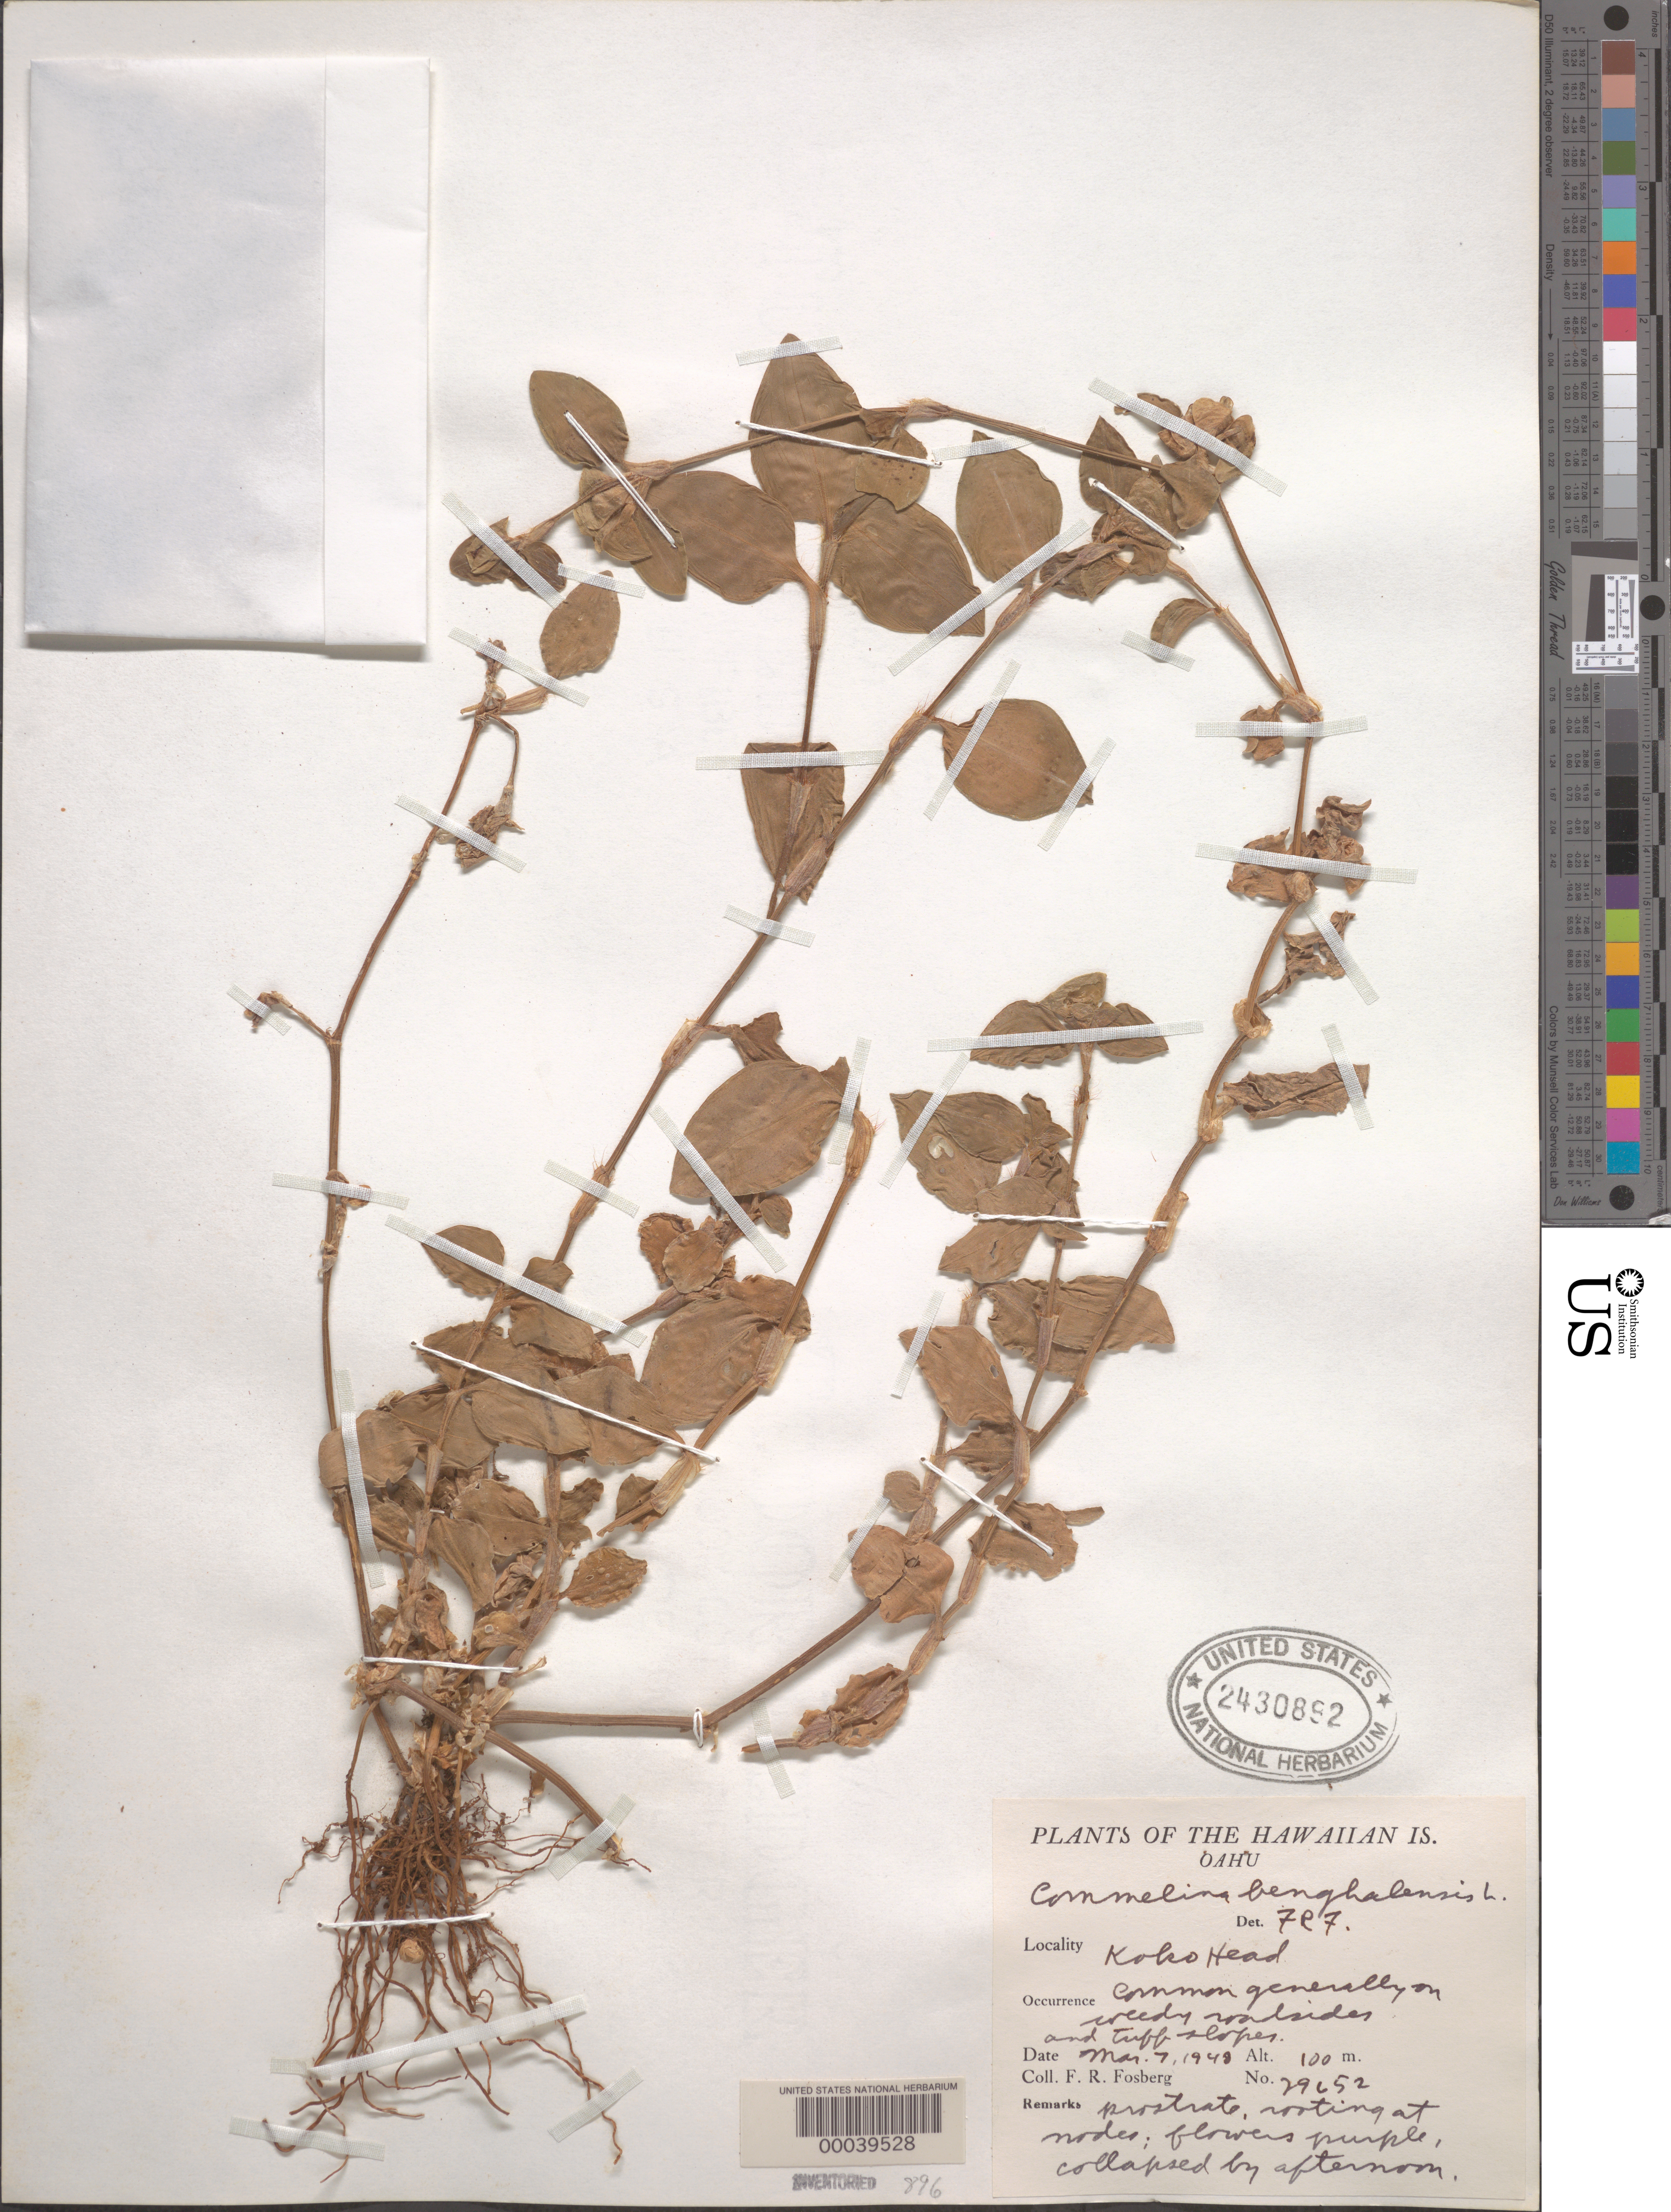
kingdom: Plantae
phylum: Tracheophyta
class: Liliopsida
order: Commelinales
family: Commelinaceae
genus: Commelina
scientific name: Commelina benghalensis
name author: L.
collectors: F. R. Fosberg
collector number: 29652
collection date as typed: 07 Mar 1948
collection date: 1948-03-07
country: United States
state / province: Hawaii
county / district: Honolulu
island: Oahu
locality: Oahu; koko head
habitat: Weedy roadside and slope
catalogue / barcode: US 2430892